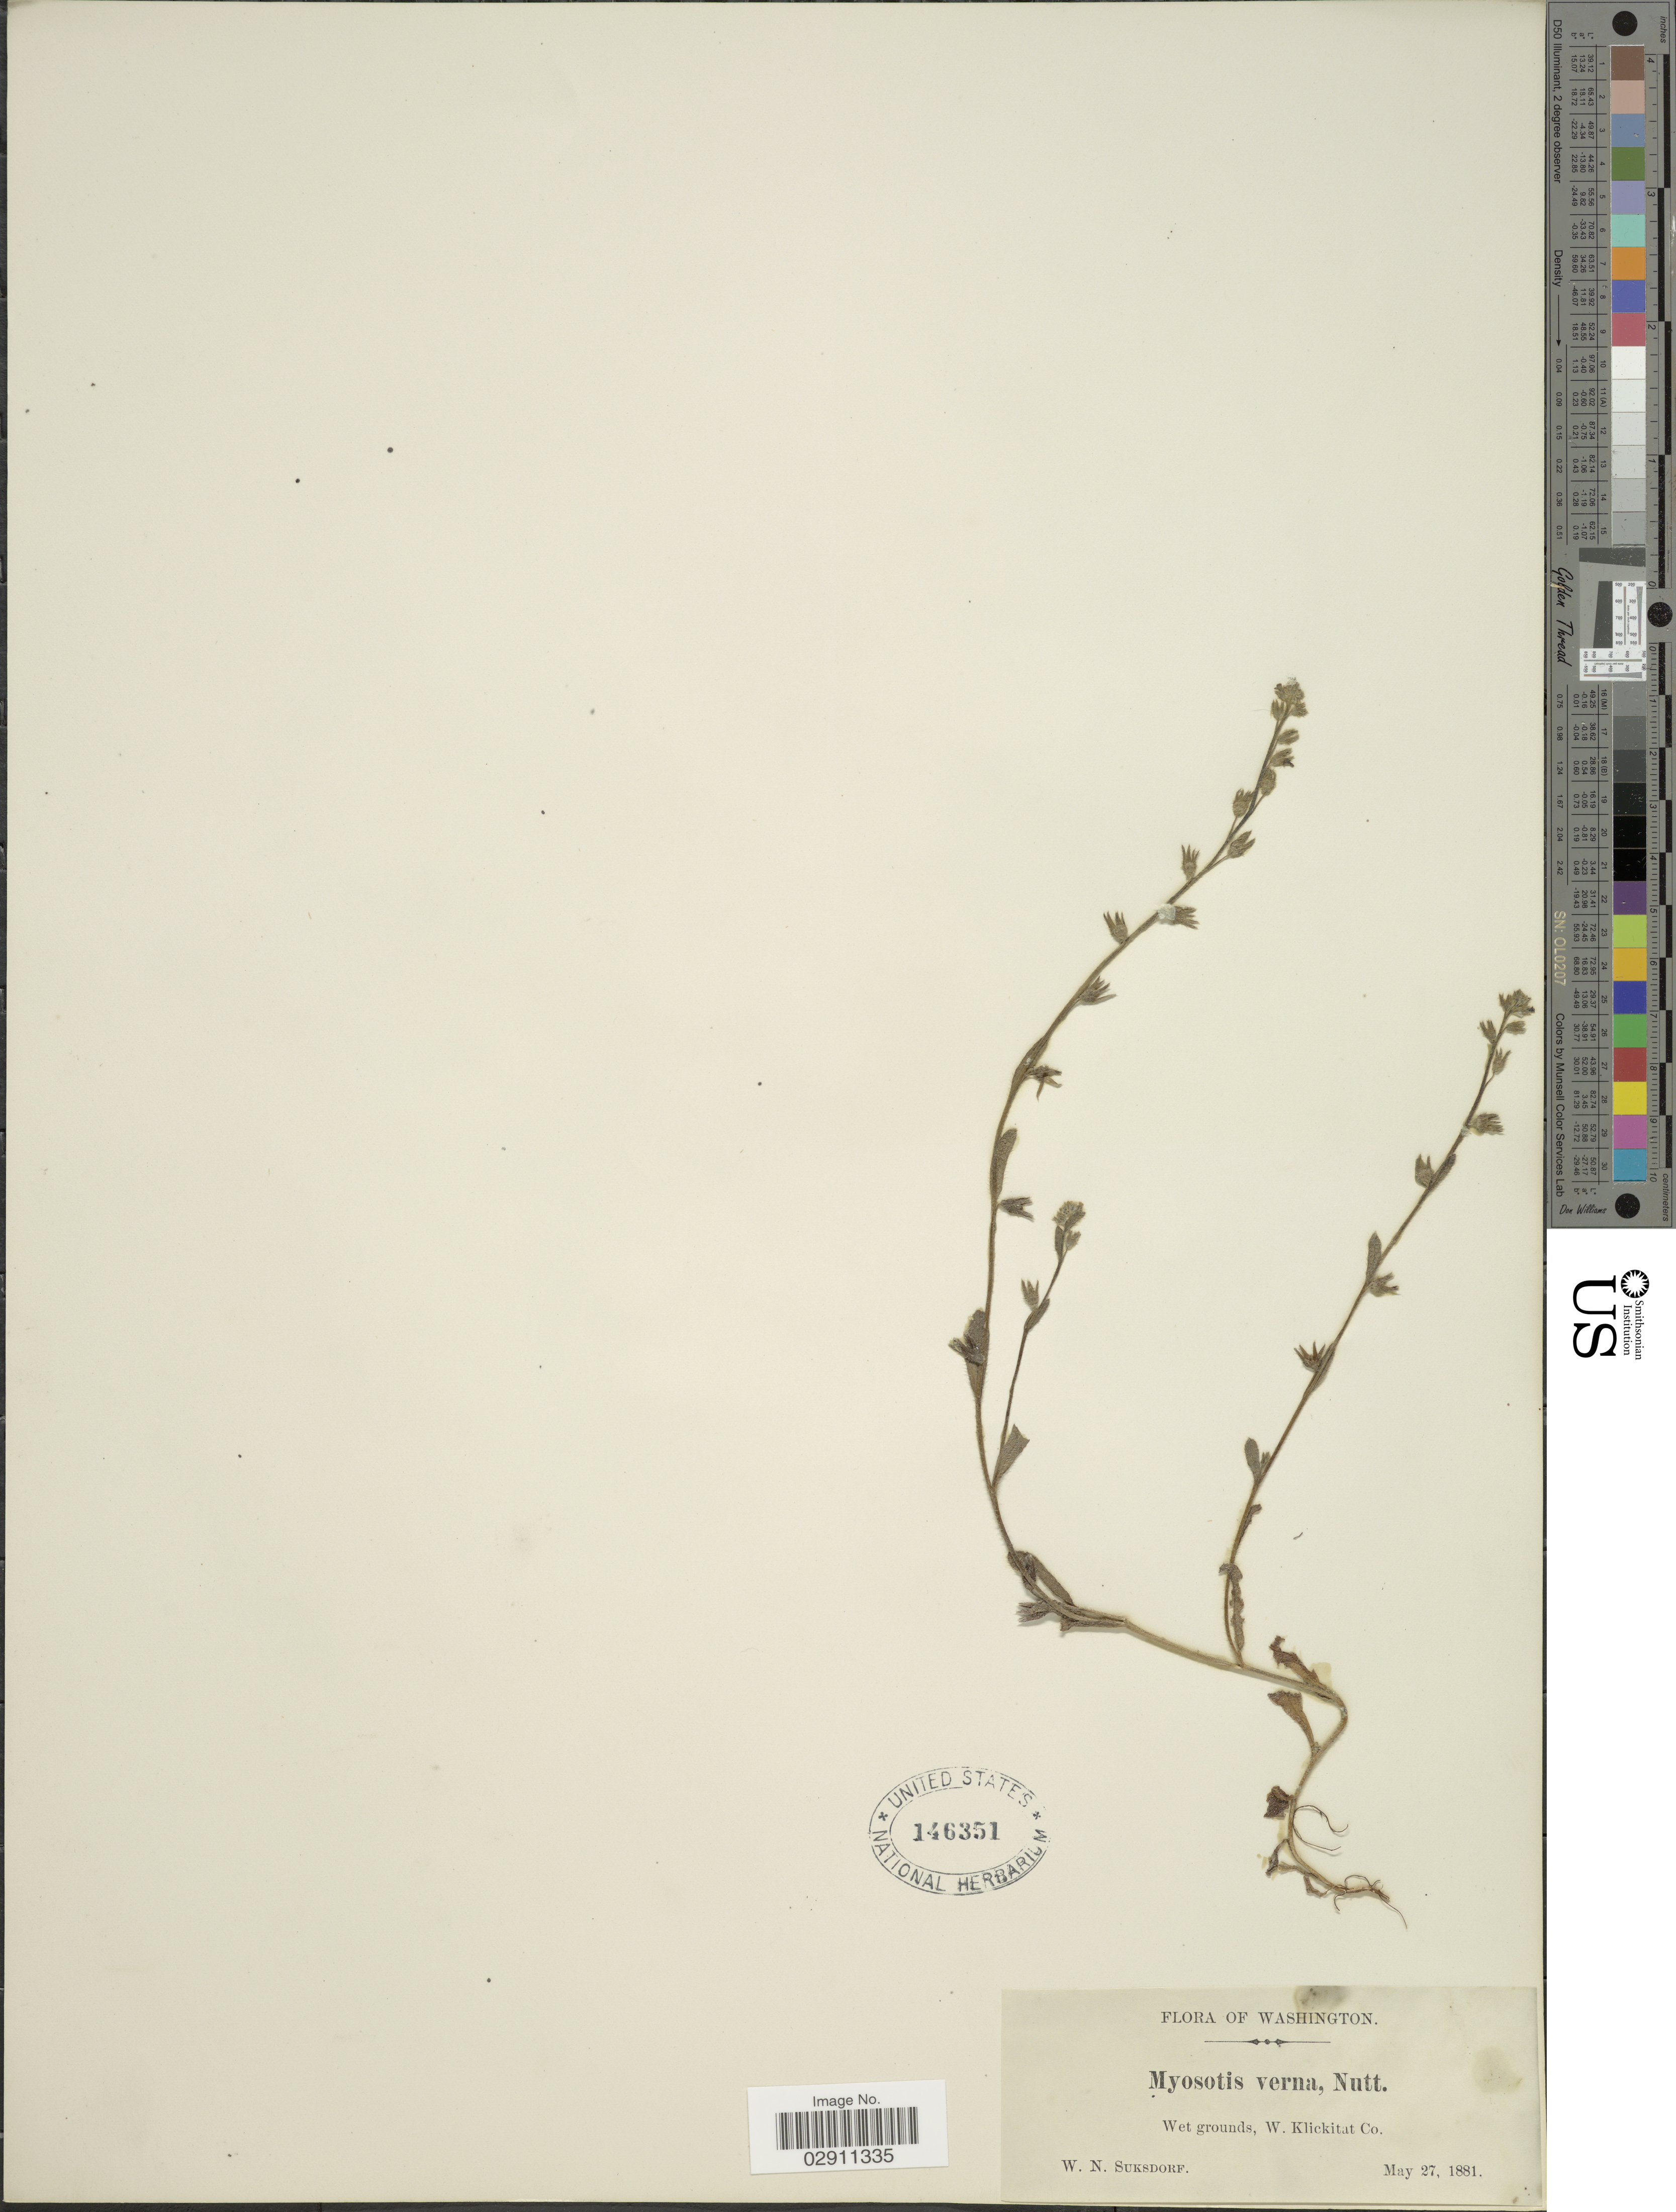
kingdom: Plantae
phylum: Tracheophyta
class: Magnoliopsida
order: Boraginales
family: Boraginaceae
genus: Myosotis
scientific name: Myosotis verna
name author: Nutt.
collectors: W. N. Suksdorf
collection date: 1881-05-27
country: United States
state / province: Washington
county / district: Klickitat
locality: W. Klickitat Co.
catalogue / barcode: US 146351